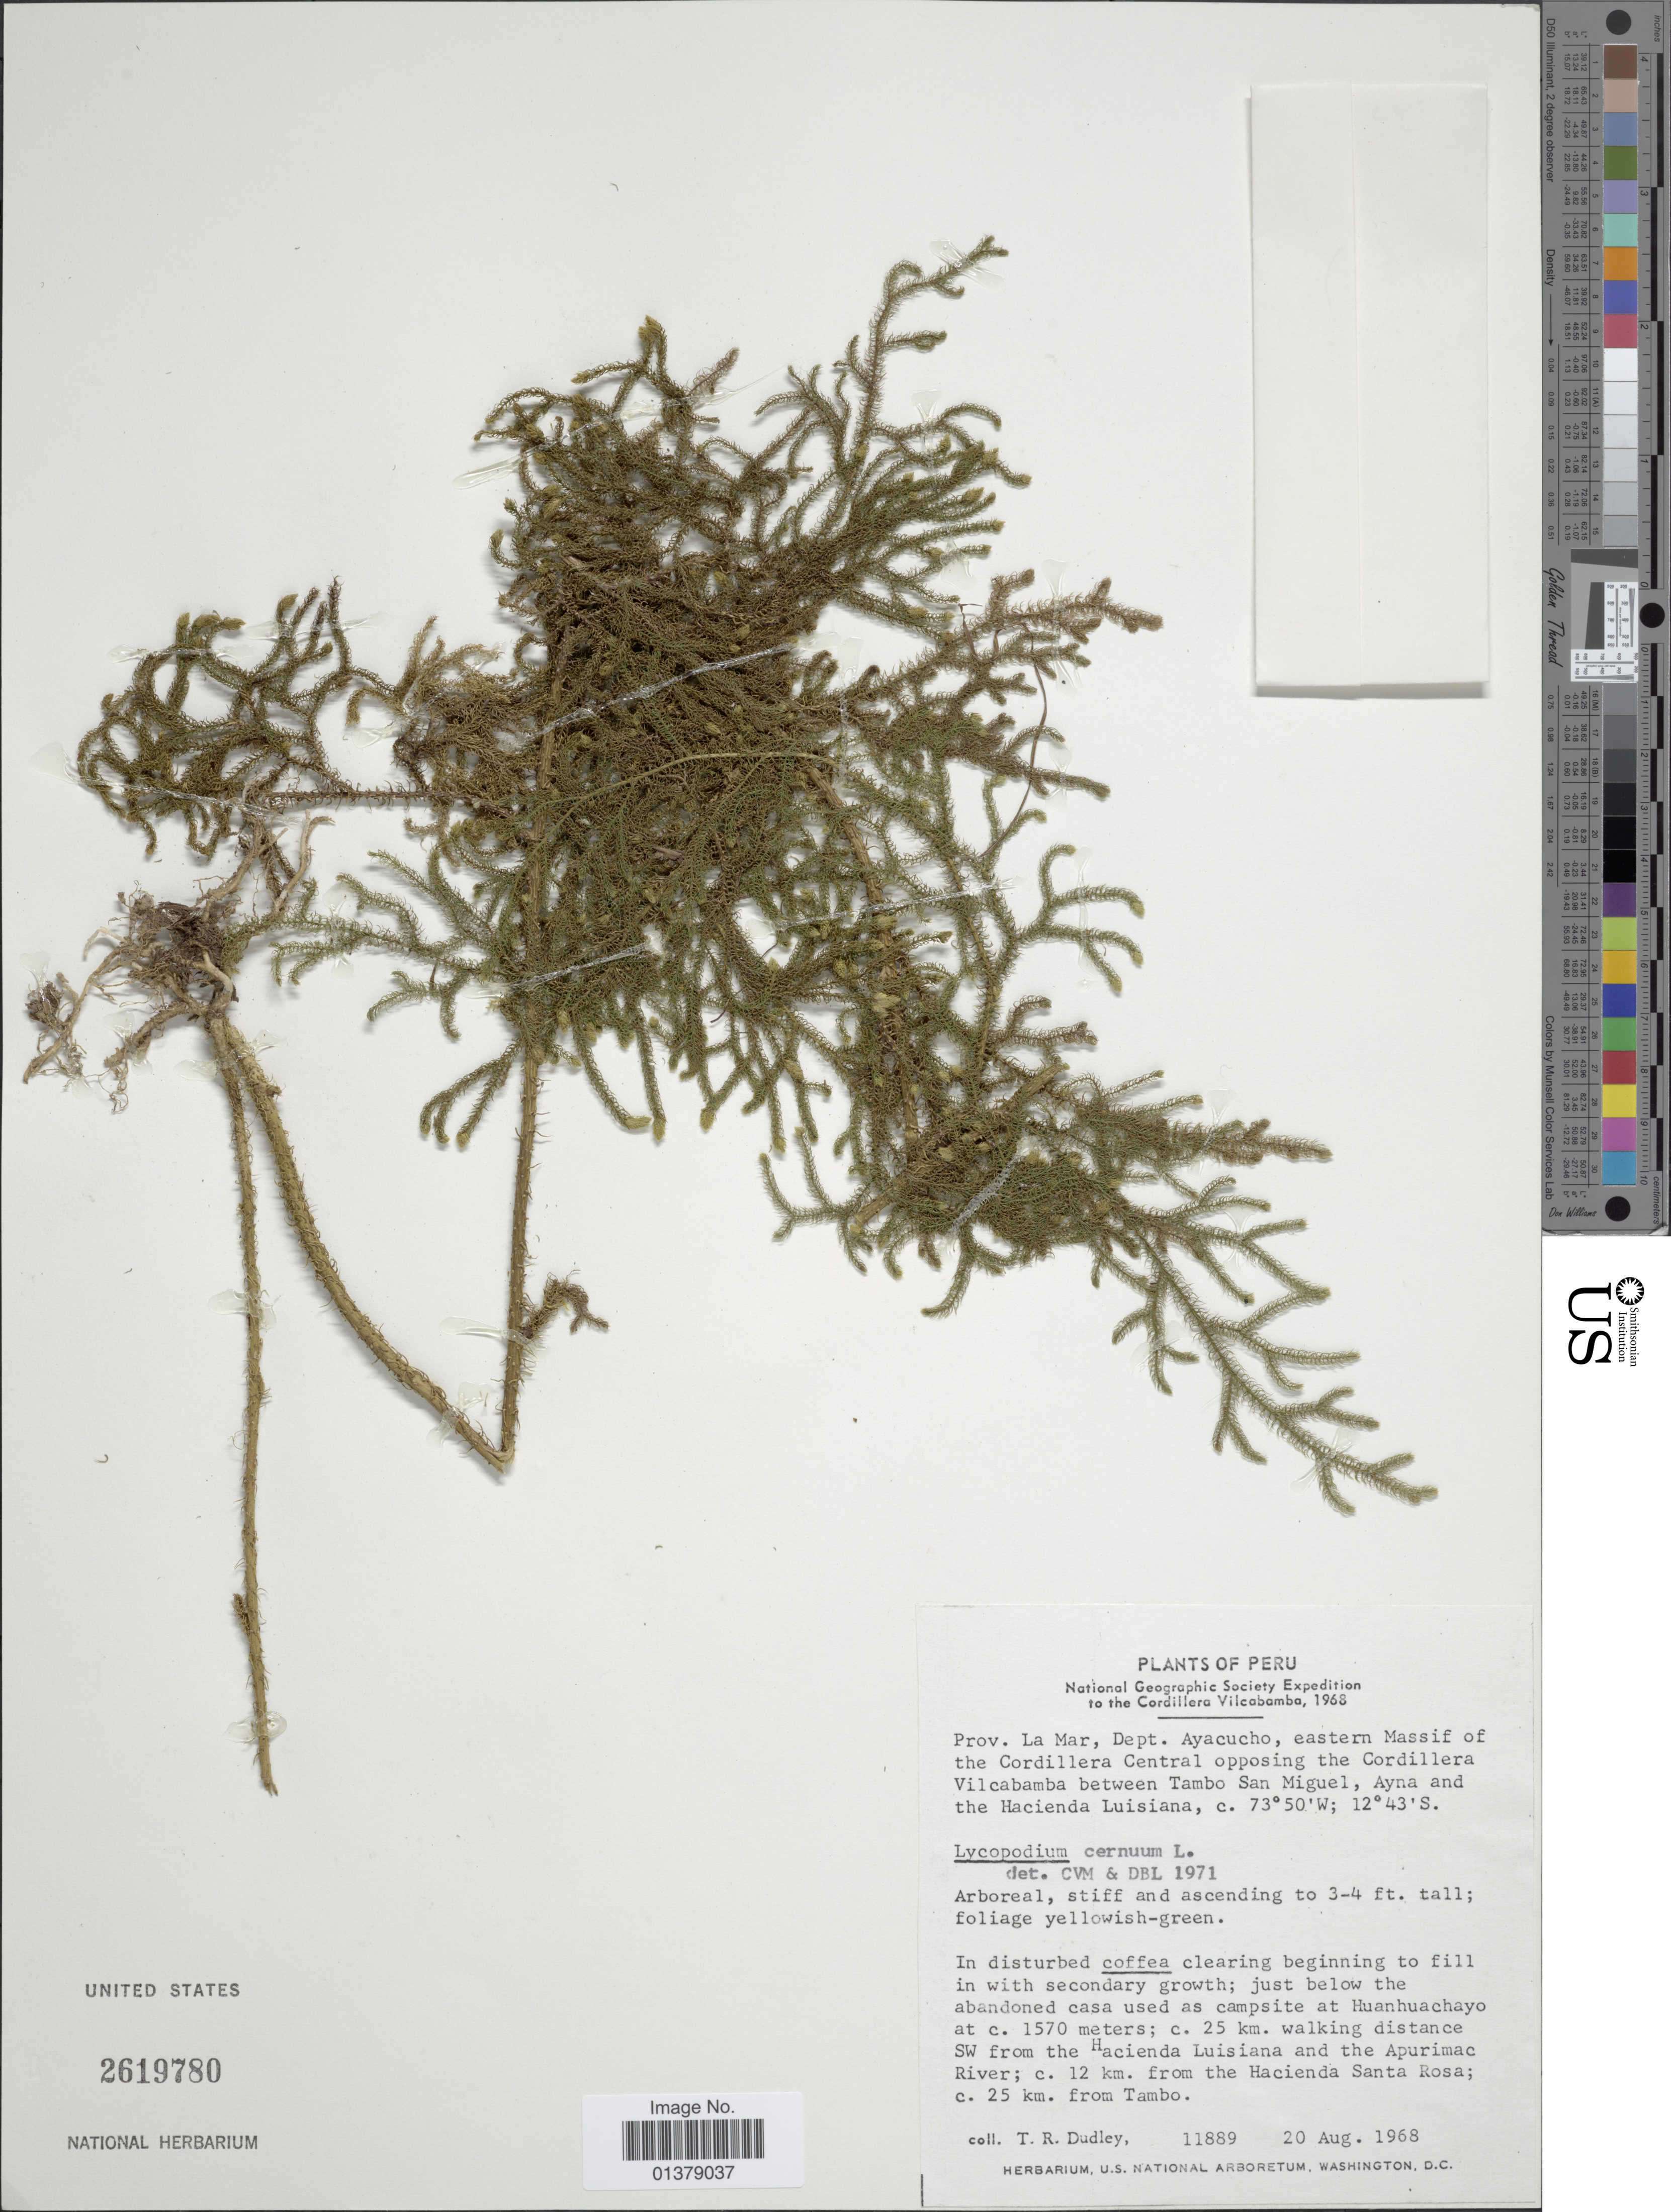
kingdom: Plantae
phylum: Tracheophyta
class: Lycopodiopsida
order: Lycopodiales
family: Lycopodiaceae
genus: Palhinhaea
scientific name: Palhinhaea cernua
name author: (L.) Vasc. & Franco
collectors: T. R. Dudley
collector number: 1189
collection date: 1968-08-20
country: Peru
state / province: Ayacucho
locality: Prov. La Mar, Dept. Ayacucho, eastern massif of the Cordillera Central opposing the Cordillera Vilcabamba between Tambo San Miguel, Ayna and t4he Hacienda Luisiana, just below the abandoned casa used as campsite at Huanhuachayo at c. 1570 meters; 25km, walking distance SW from the Hacienda Luisiana and the Apurimac River; c. 12km from the Hacienda Santa Rosa c. 25km from Tambo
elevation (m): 1570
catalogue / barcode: US 2619780